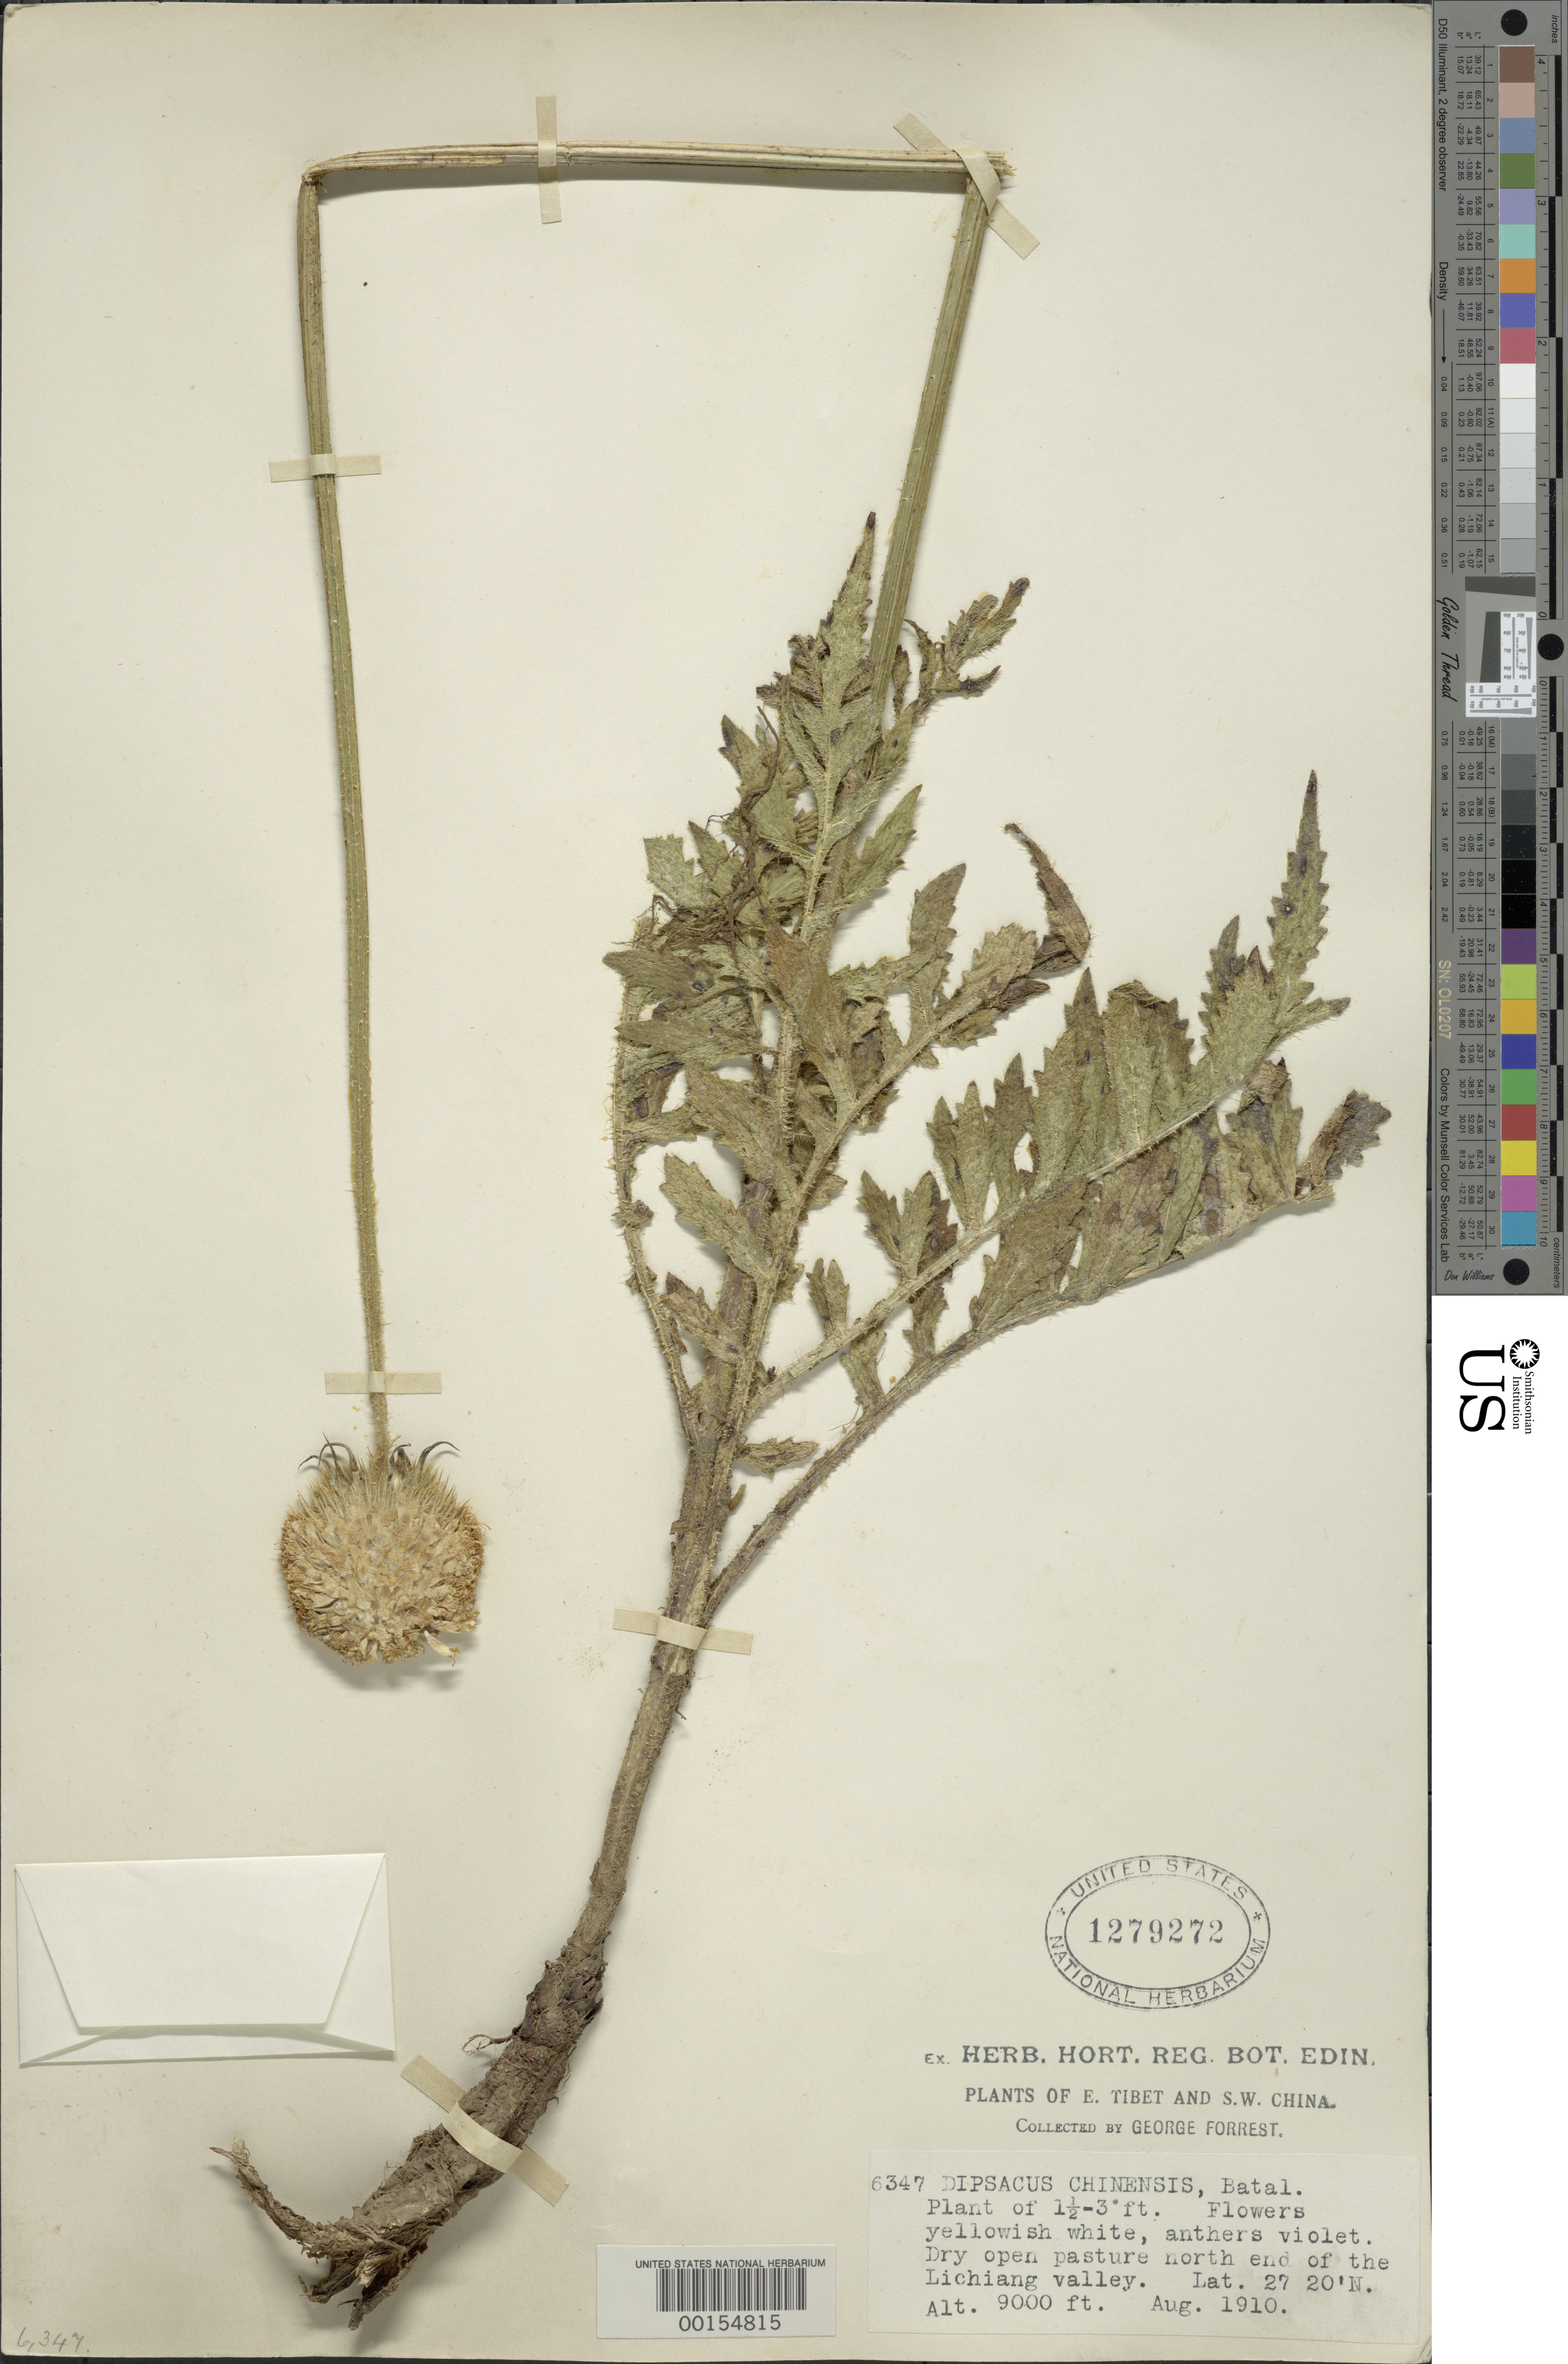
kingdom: Plantae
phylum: Tracheophyta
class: Magnoliopsida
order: Dipsacales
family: Caprifoliaceae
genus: Dipsacus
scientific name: Dipsacus chinensis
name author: Batalin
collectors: G. Forrest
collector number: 6347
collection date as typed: Aug 1910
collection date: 1910-08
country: China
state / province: Xizang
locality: Batal, n end of the lichiang valley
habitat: Dry open pasture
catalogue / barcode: US 1279272